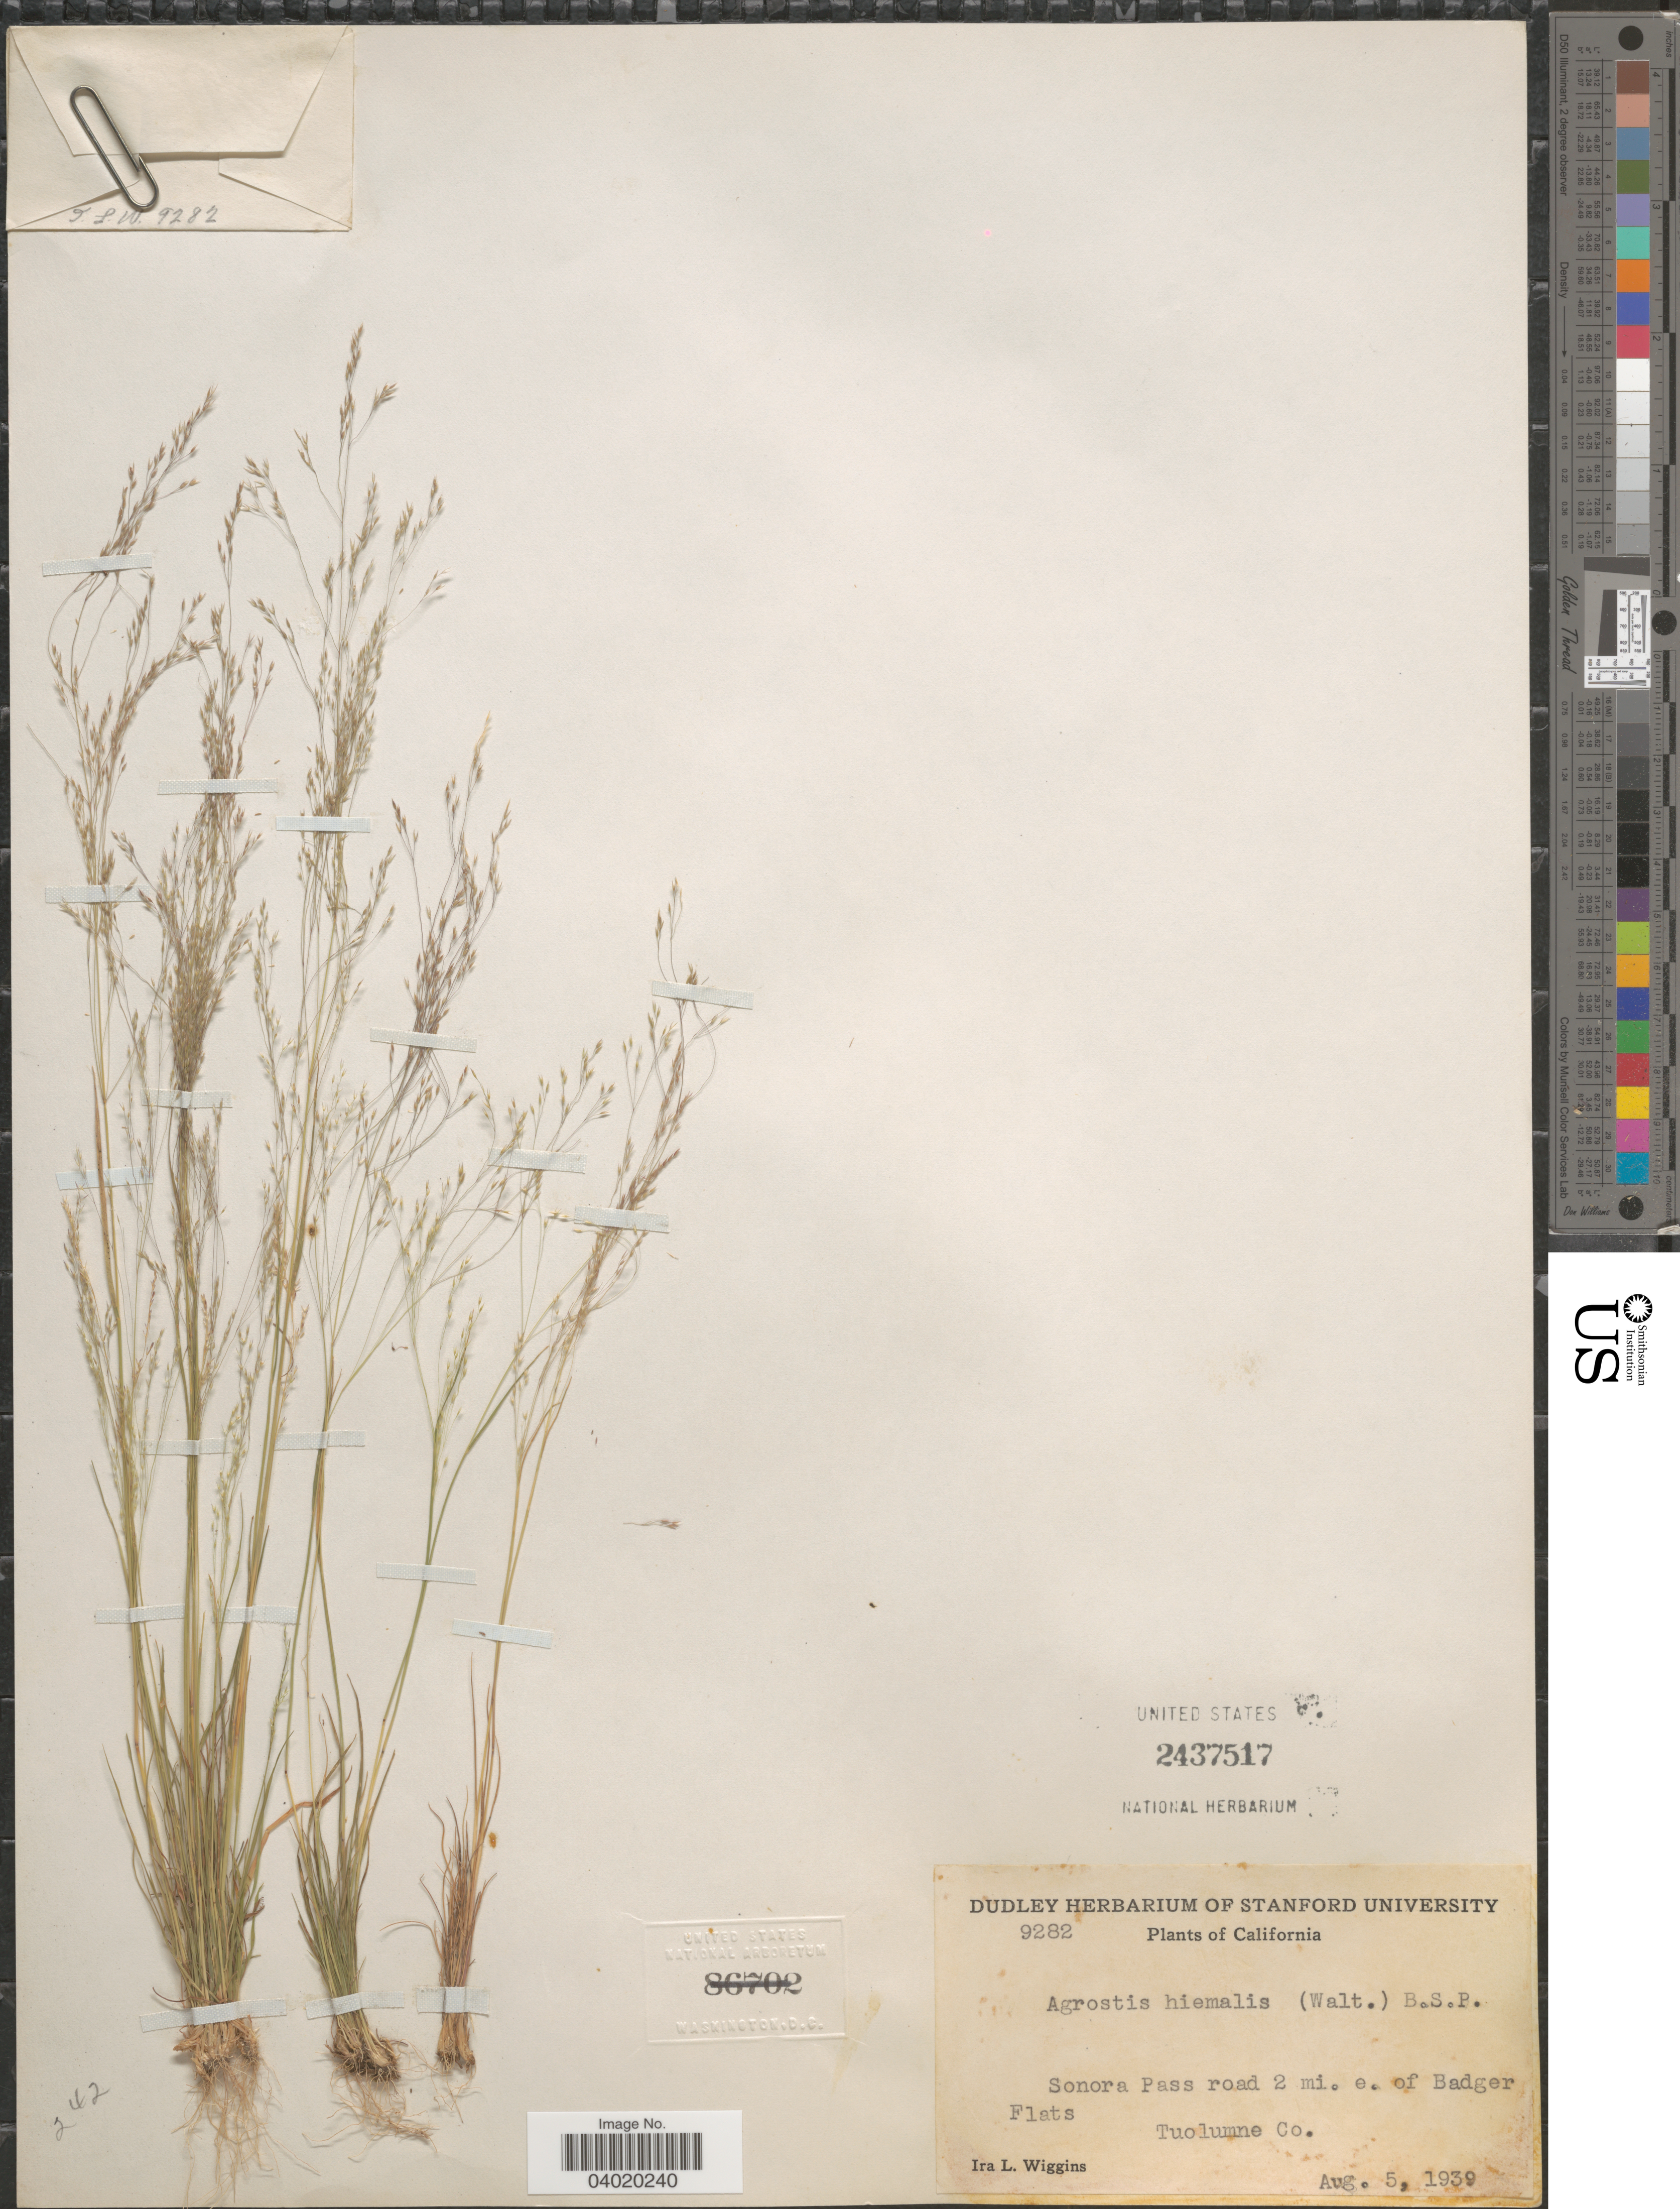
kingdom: Plantae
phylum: Tracheophyta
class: Liliopsida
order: Poales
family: Poaceae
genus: Agrostis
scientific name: Agrostis hyemalis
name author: (Walter) Britton et al.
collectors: I. L. Wiggins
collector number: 9282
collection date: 1939-08-05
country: United States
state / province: California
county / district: Tuolumne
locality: Sonora Pass road 2 mi. e. of Badger Flats. Tuolumne Co.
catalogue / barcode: US 2437517